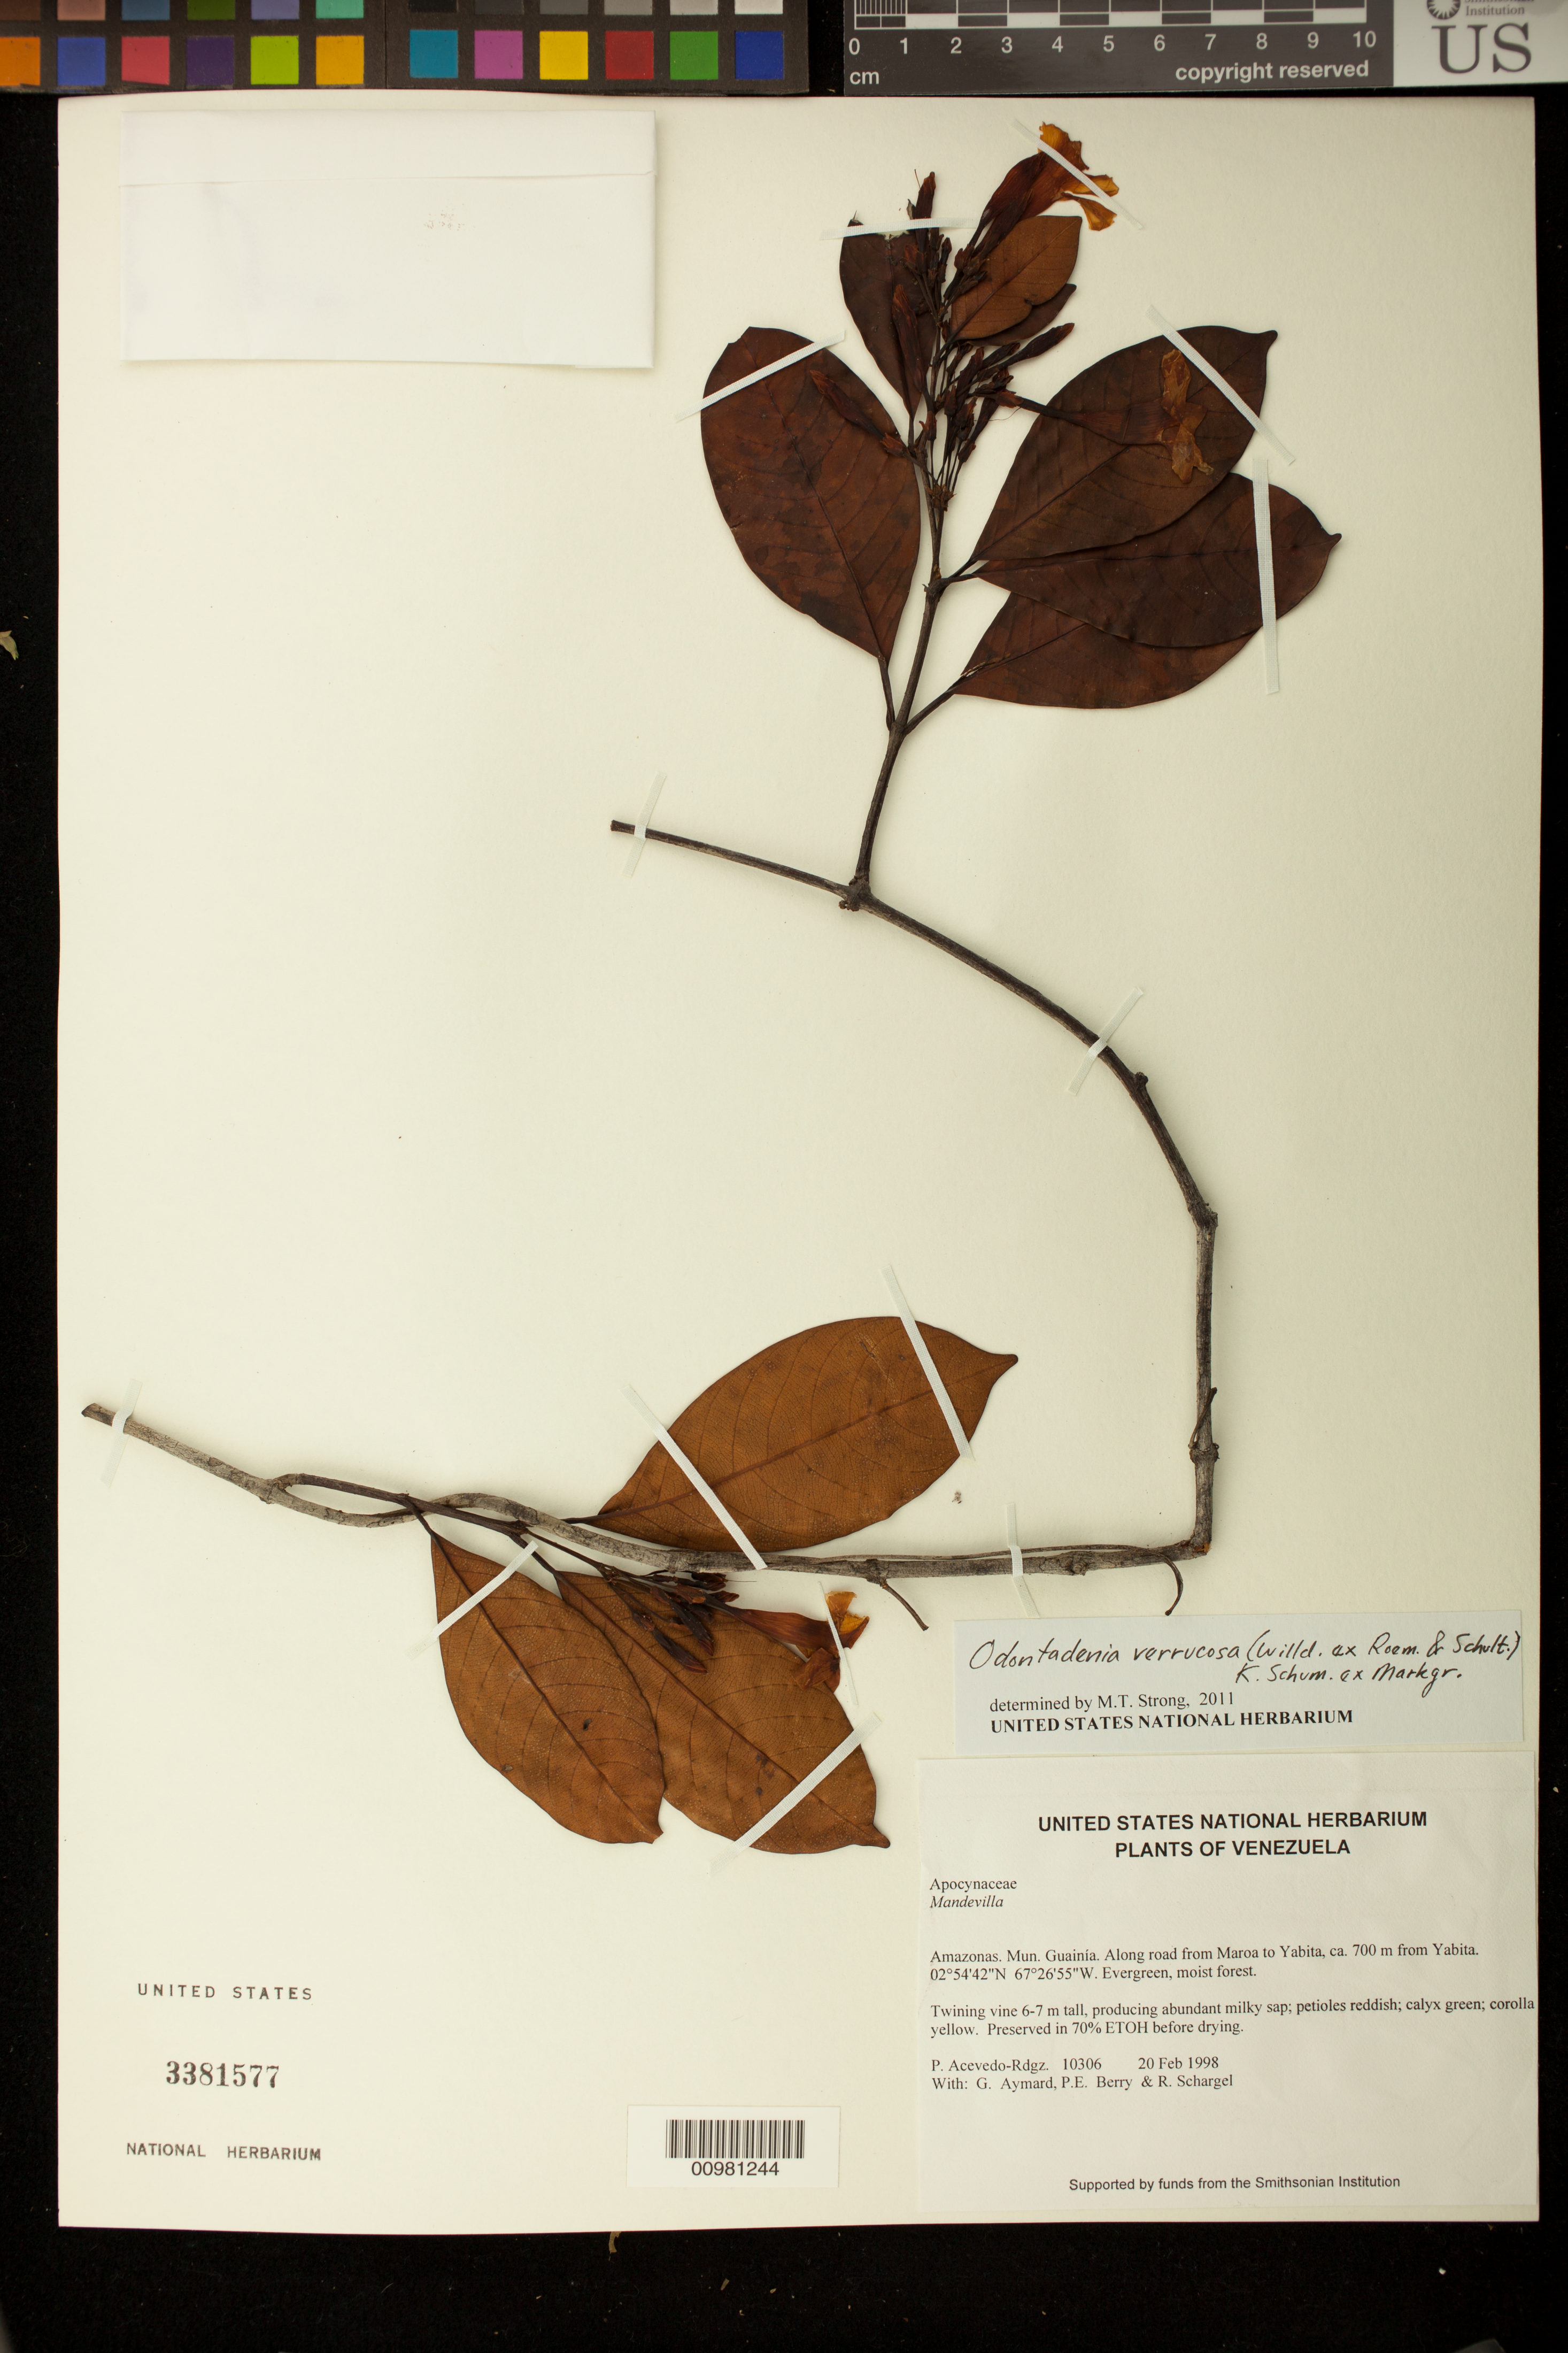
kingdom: Plantae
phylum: Tracheophyta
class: Magnoliopsida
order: Gentianales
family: Apocynaceae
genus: Odontadenia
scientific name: Odontadenia verrucosa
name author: (Willd. ex Roem. & Schult.) K. Schum. ex Markgr.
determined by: Strong, M. T., (US), Smithsonian Institution - National Museum of Natural History (UNITED STATES)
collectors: P. Acevedo-Rodr., G. A. Aymard, P. E. Berry & R. Schargel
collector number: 10306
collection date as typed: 20 Feb 1998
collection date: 1998-02-20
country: Venezuela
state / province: Amazonas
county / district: Maroa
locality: Along road from Maroa to Yabita, ca. 700 m from Yabita.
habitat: Evergreen, moist forest.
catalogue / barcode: US 3381577